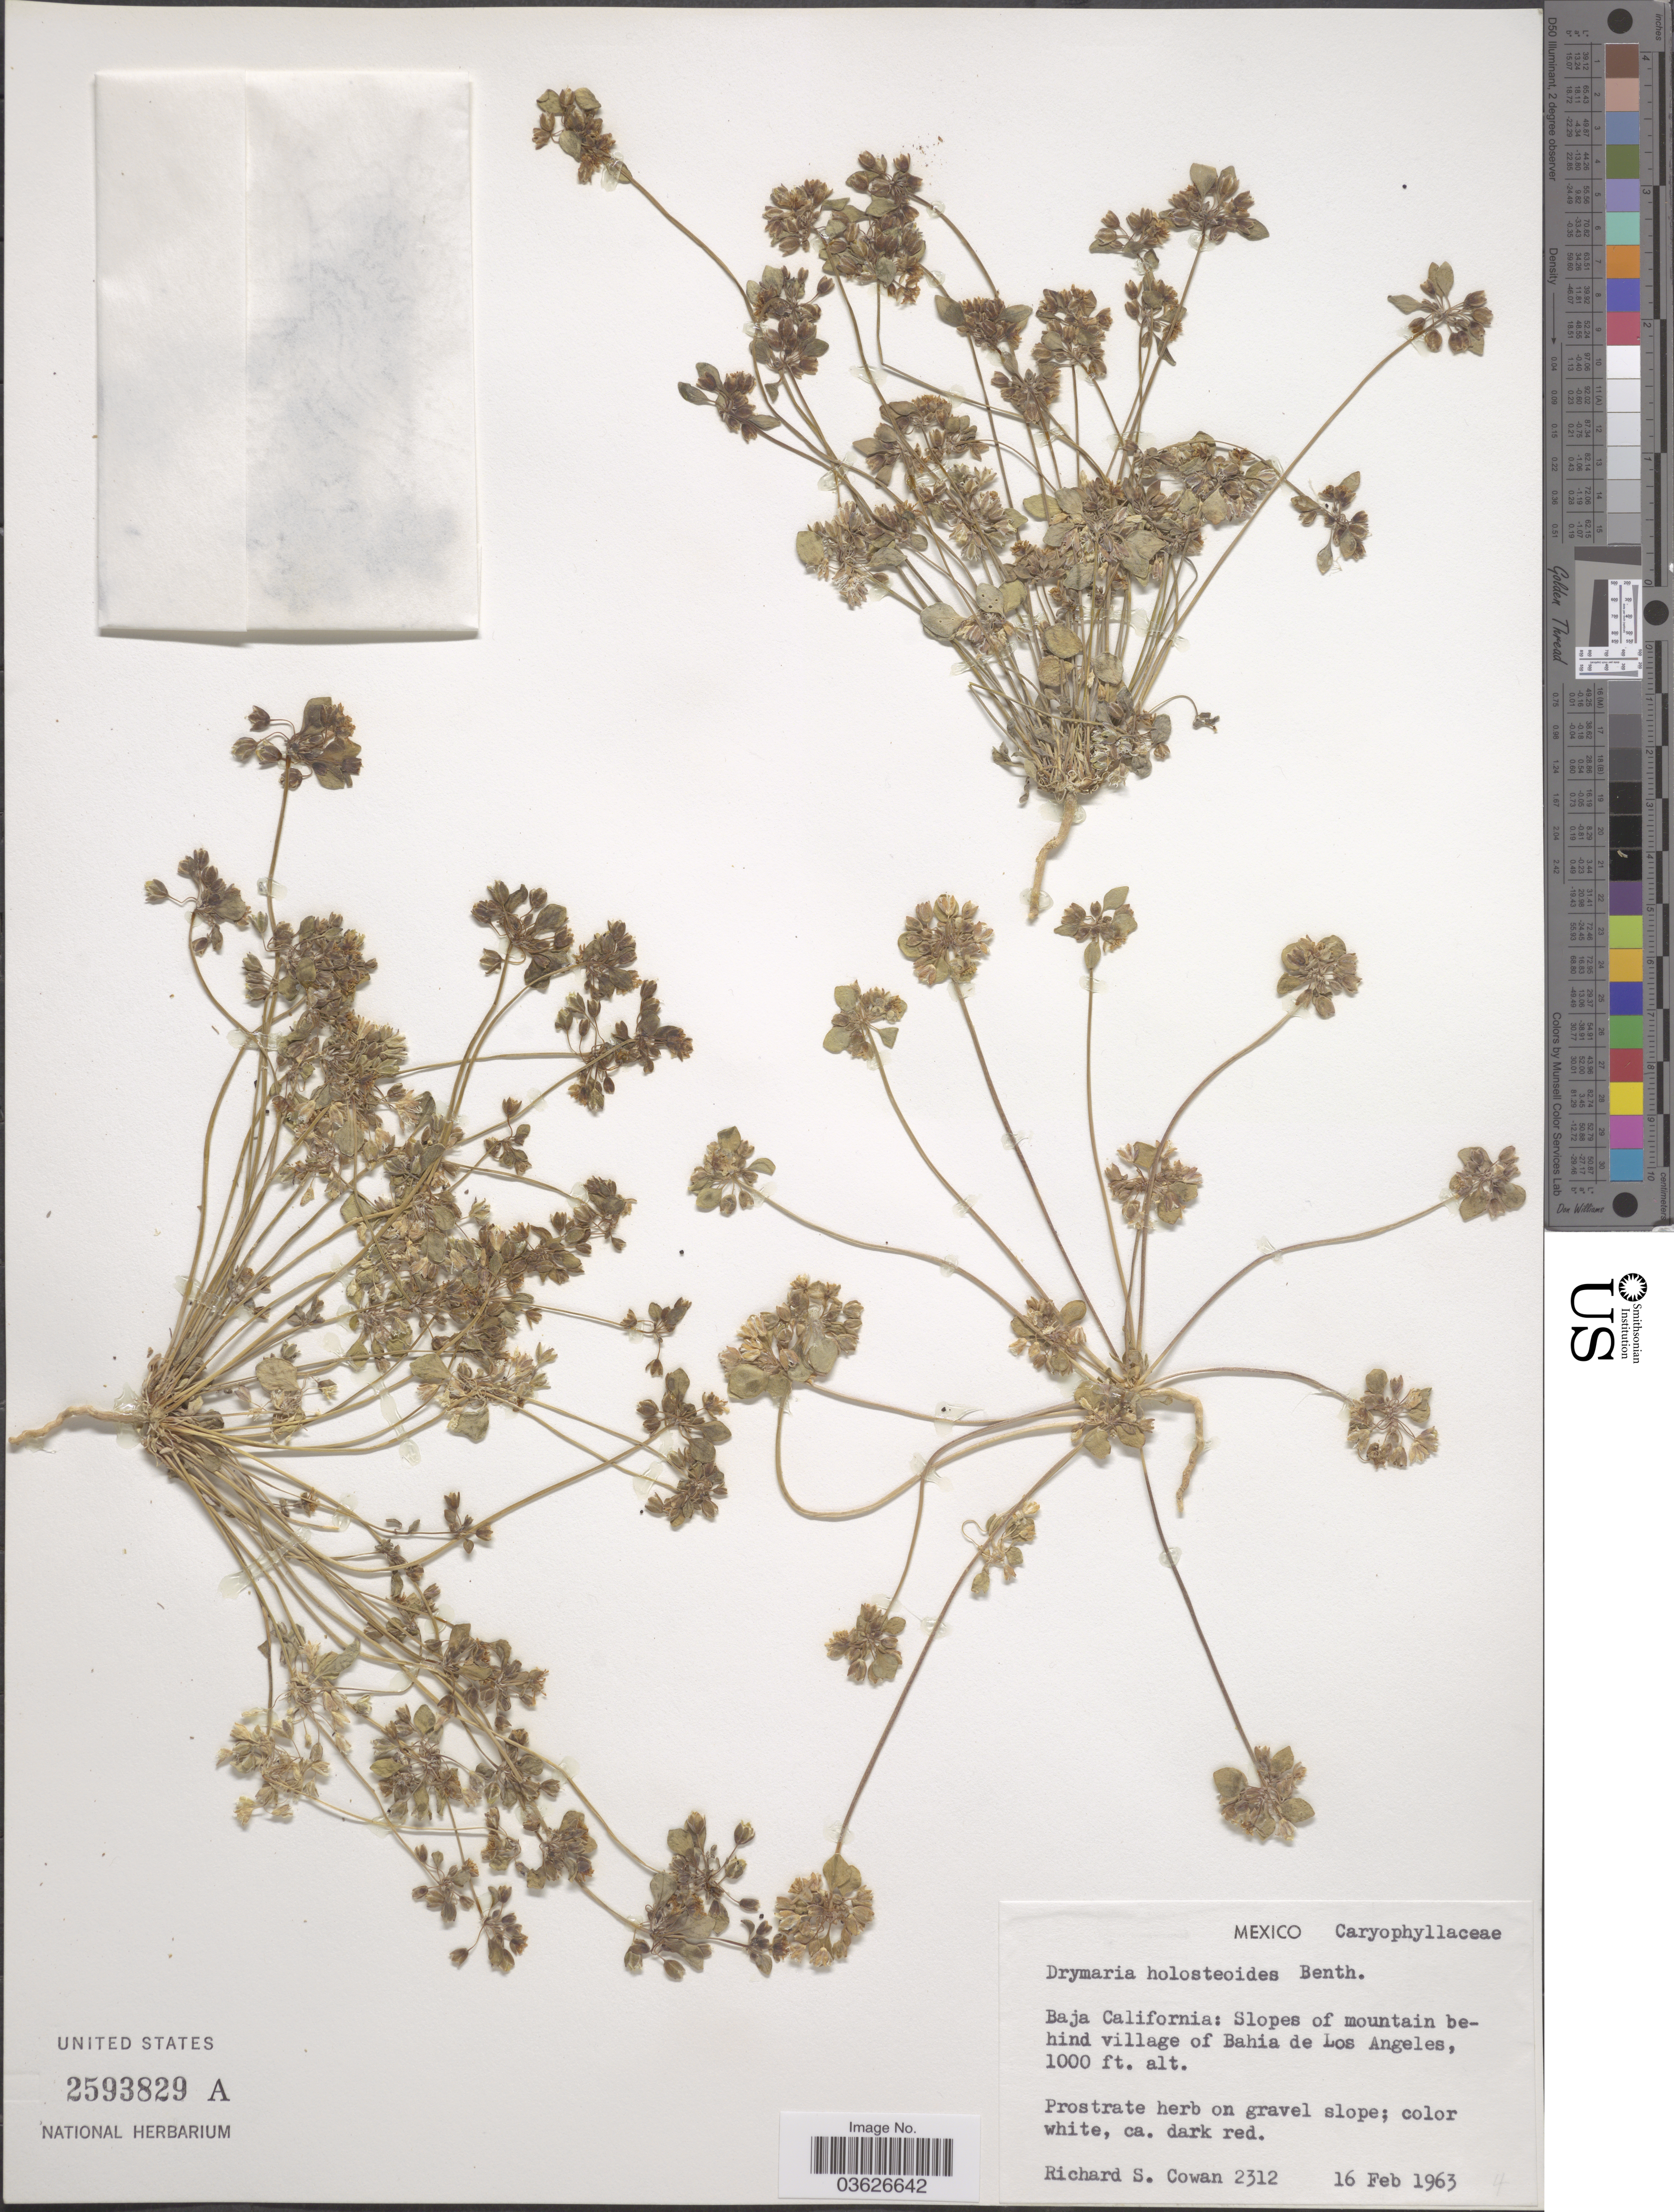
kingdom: Plantae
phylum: Tracheophyta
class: Magnoliopsida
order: Caryophyllales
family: Caryophyllaceae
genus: Drymaria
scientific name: Drymaria holosteoides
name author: Benth.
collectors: R. S. Cowan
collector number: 2312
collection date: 1963-02-16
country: Mexico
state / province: Baja California Norte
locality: Slopes of mountain behind village of Bahia de Los Angeles.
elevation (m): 305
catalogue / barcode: US 2593829A